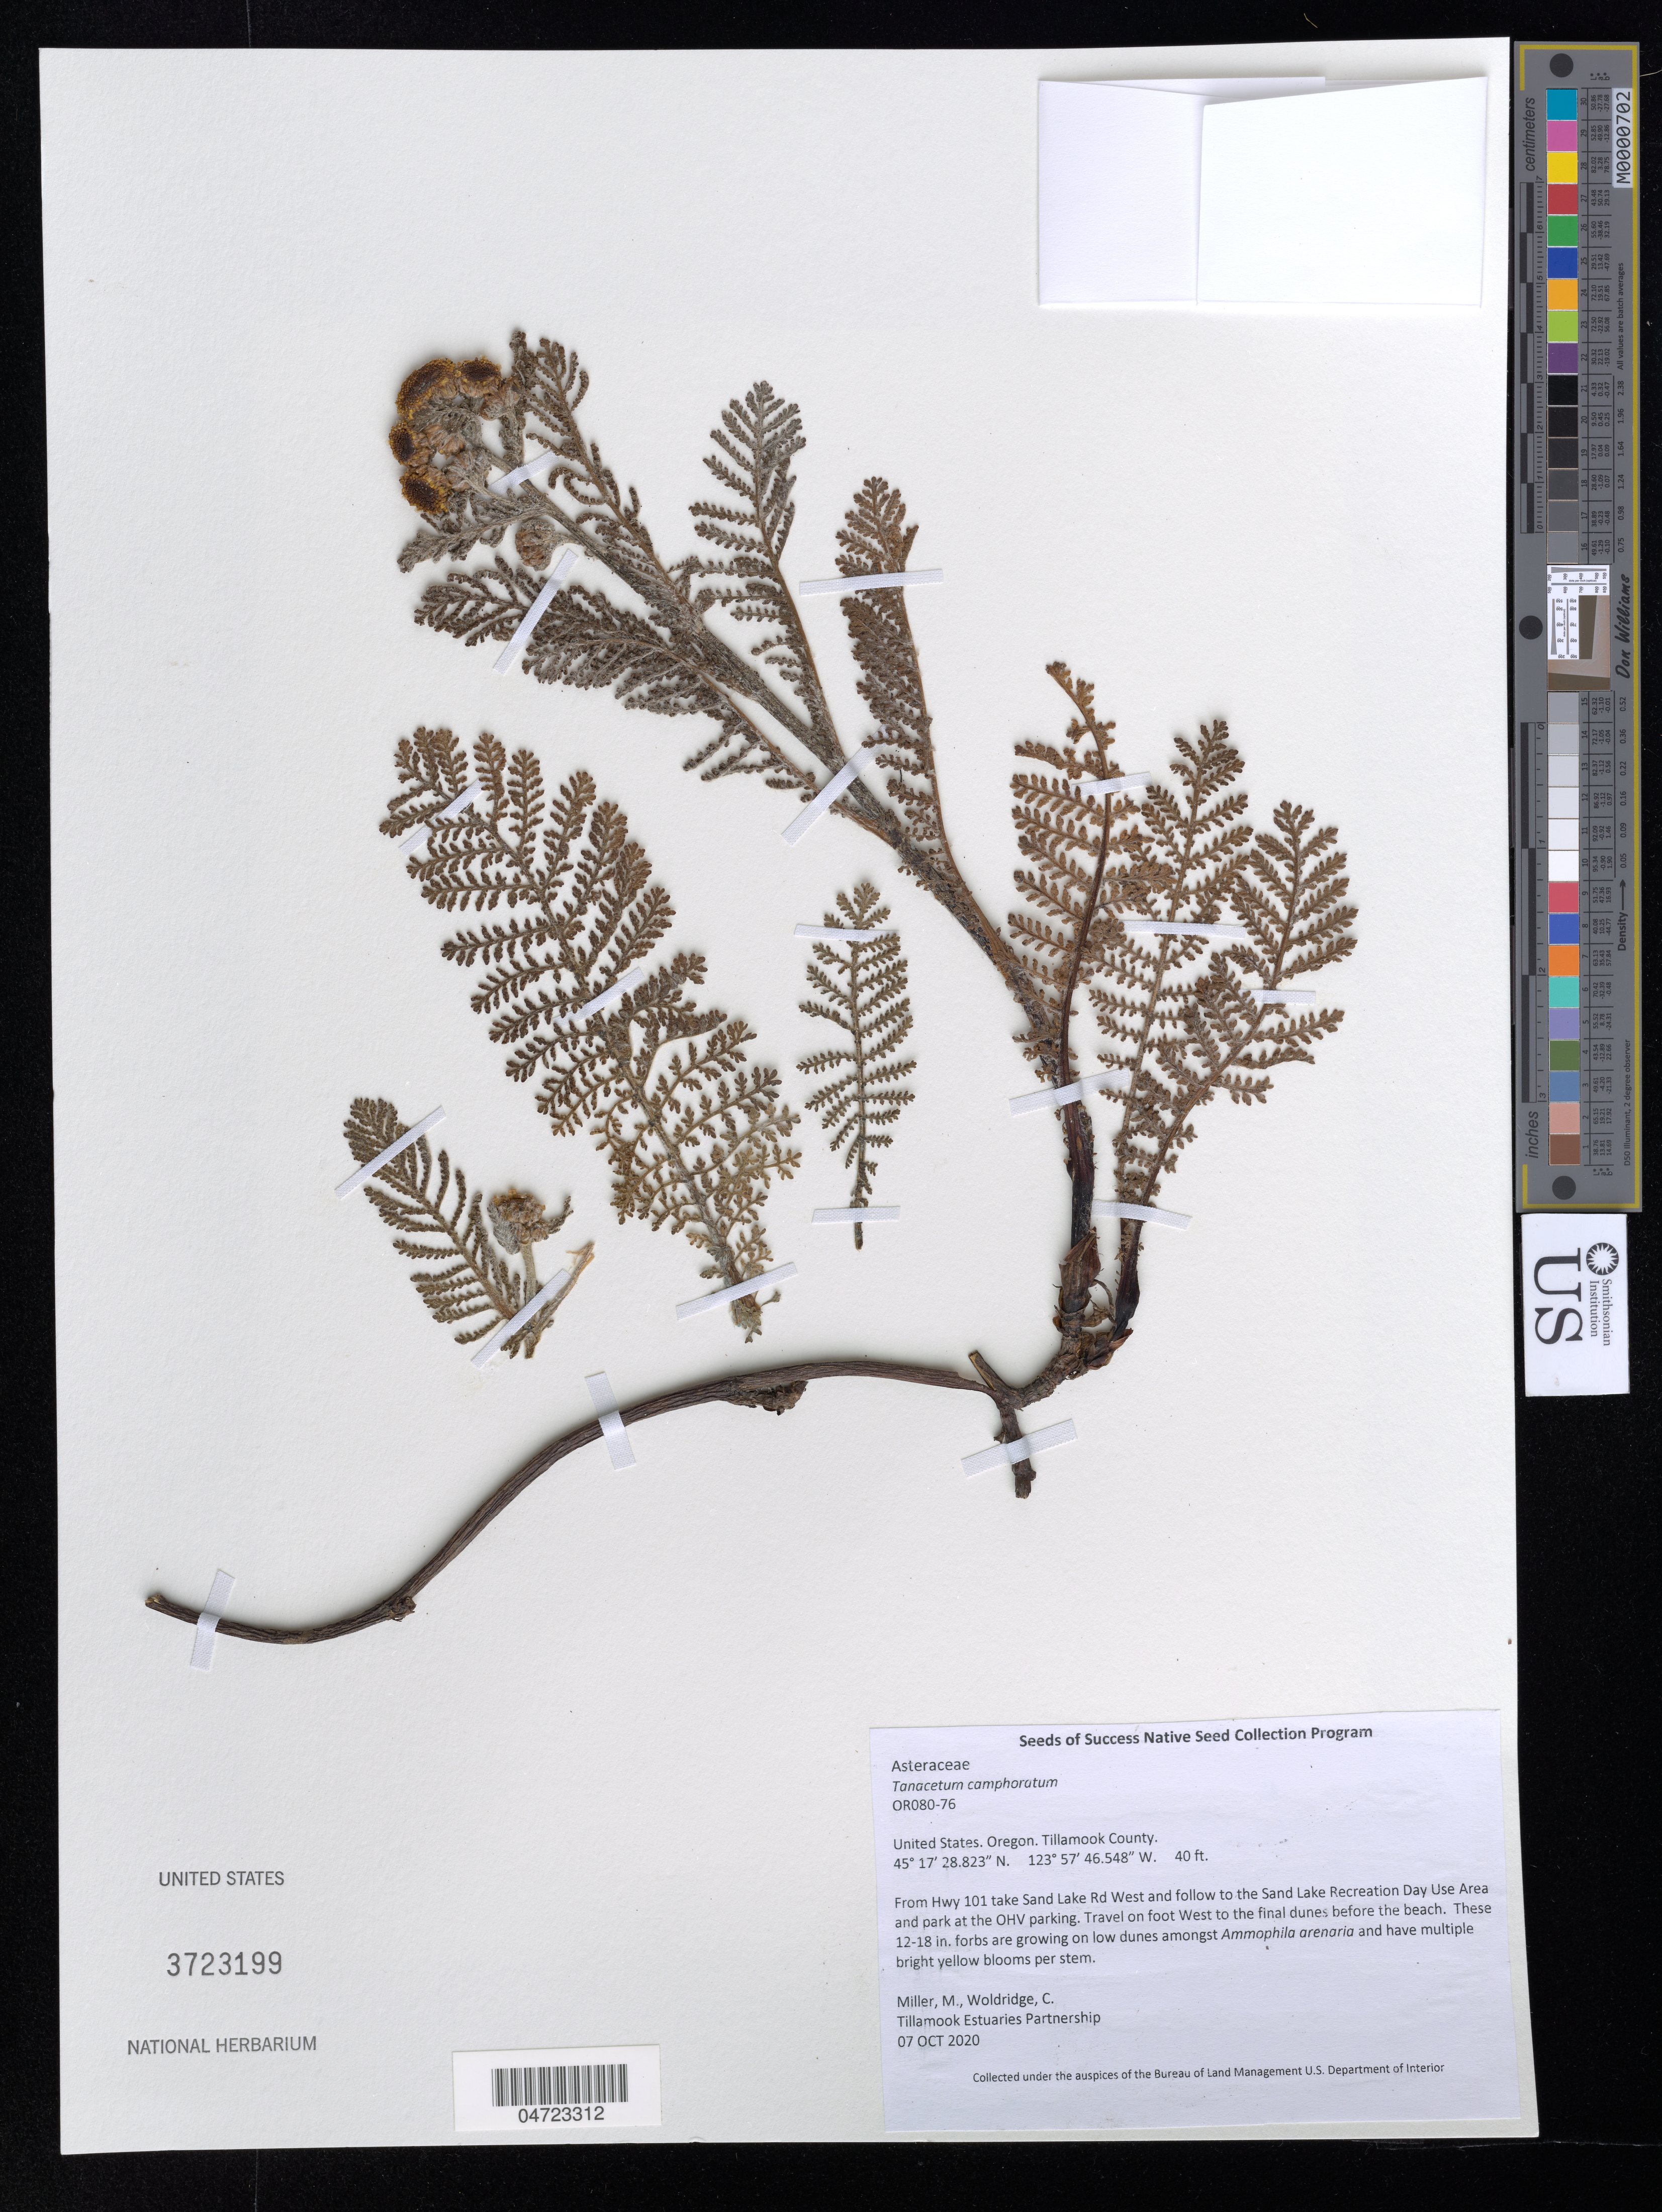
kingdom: Plantae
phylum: Tracheophyta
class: Magnoliopsida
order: Asterales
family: Asteraceae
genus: Tanacetum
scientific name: Tanacetum camphoratum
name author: Less.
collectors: M. Miller & C. Woldridge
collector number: OR080-76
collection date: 2020-10-07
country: United States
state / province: Oregon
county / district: Tillamook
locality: Tillamook County. From Hwy 101 take Sand Lake Rd West and follow to the Sand Lake Recreation Day Use Area and park at the OHV parking. Travel on foot West to the final dunes before the beach.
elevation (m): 12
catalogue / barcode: US 3723199